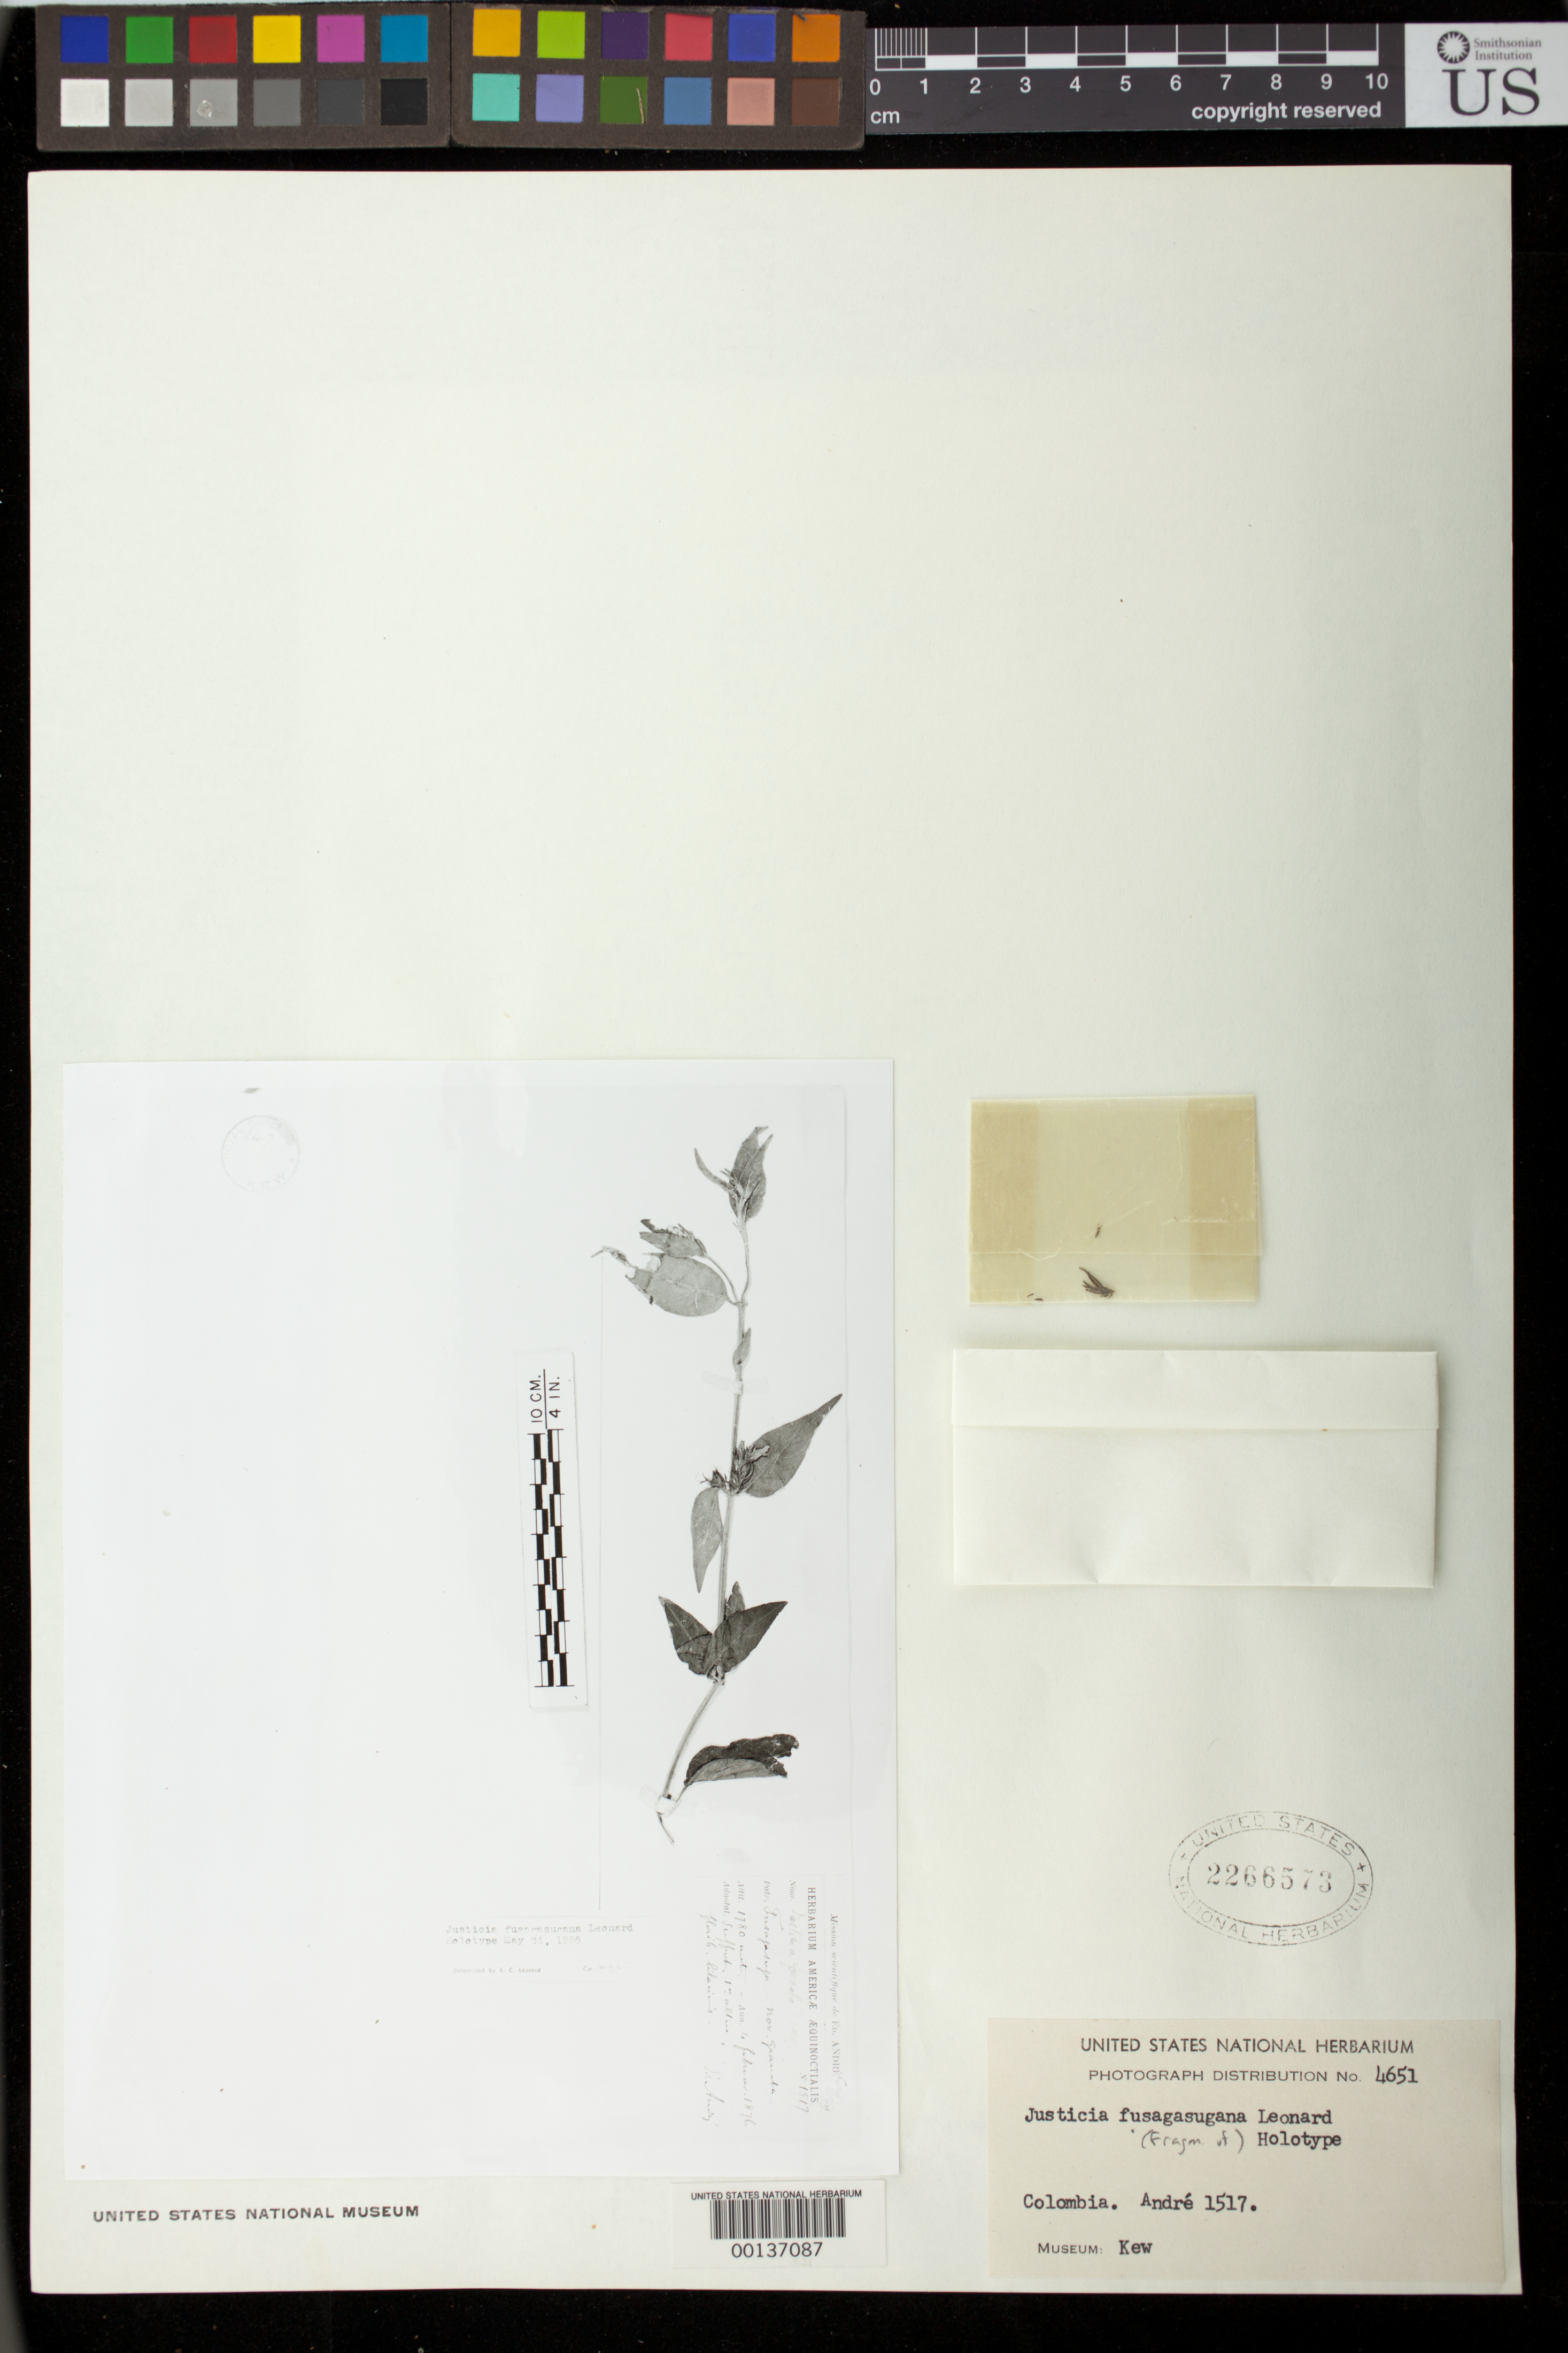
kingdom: Plantae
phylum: Tracheophyta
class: Magnoliopsida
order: Lamiales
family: Acanthaceae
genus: Justicia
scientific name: Justicia fusagasugana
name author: Leonard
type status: Isotype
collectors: É. F. André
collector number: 1517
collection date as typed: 04 Feb 1876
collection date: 1876-02-04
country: Colombia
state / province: Cundinamarca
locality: Fuscagasuga.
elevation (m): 1780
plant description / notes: Photograph and fragmentary material of (holo) type specimen ex herb. Kew.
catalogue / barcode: US 2266573